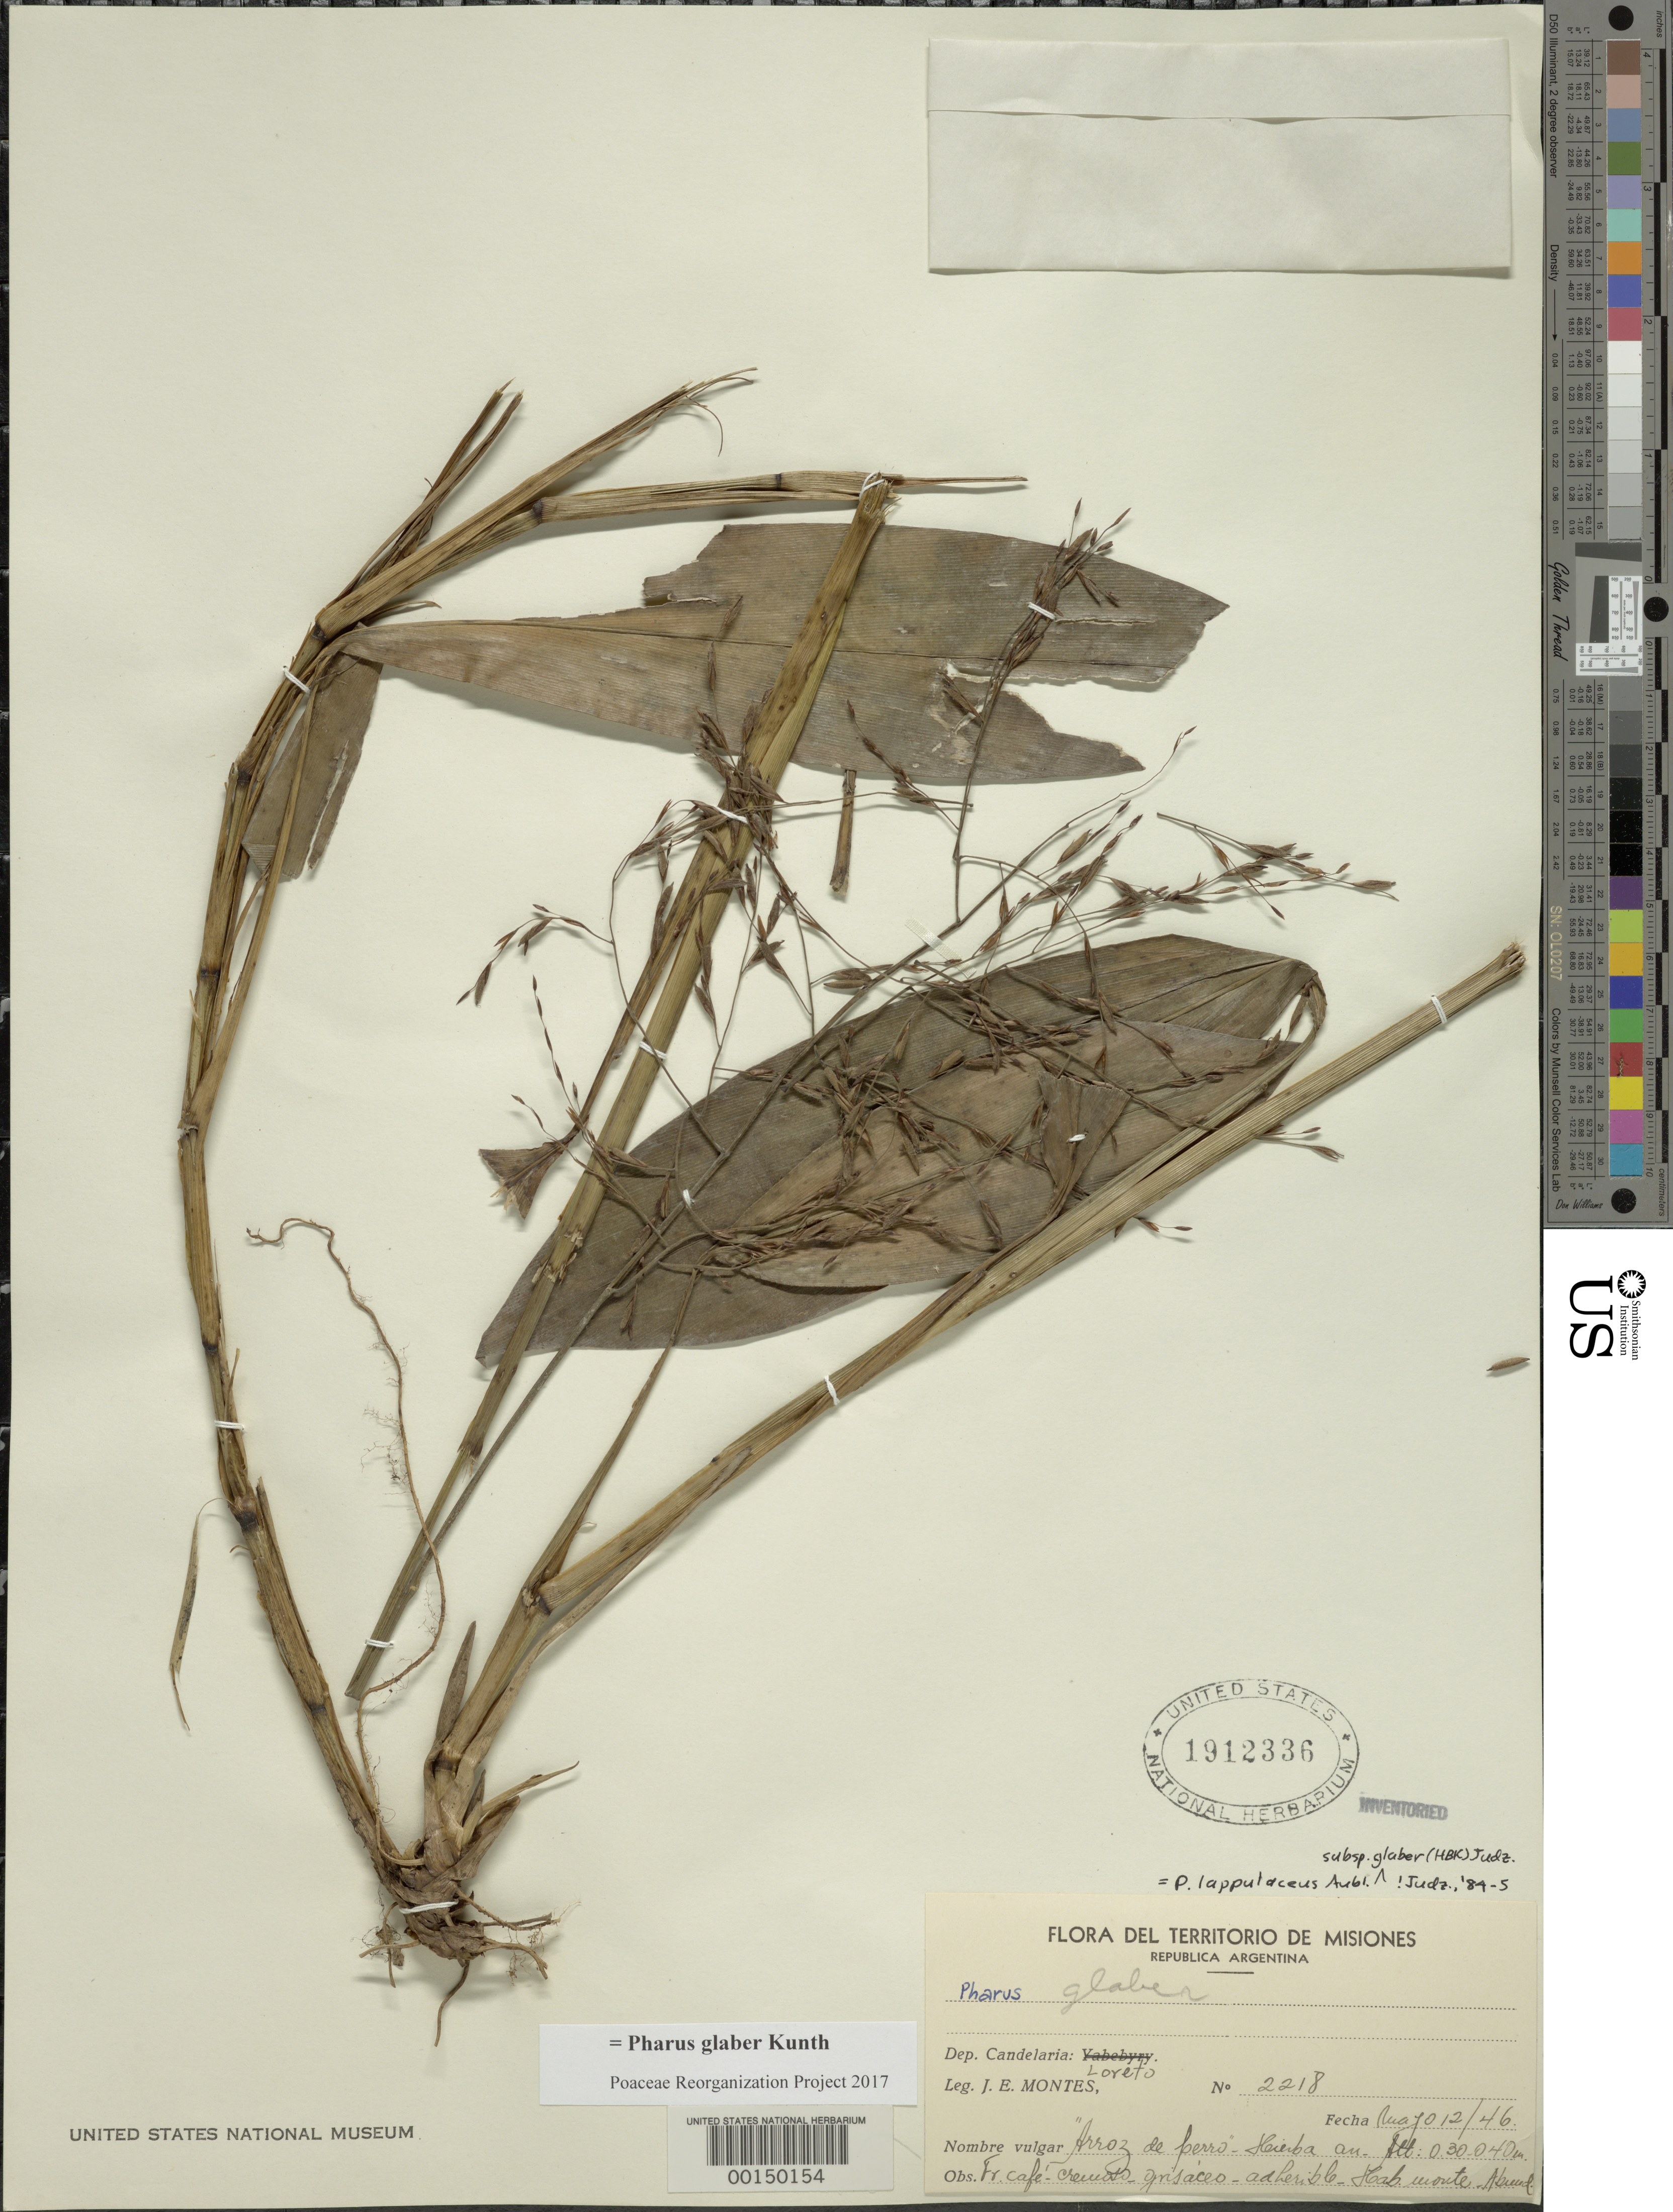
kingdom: Plantae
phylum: Tracheophyta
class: Liliopsida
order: Poales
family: Poaceae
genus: Pharus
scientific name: Pharus glaber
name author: Kunth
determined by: Poaceae Reorganization Project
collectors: J. E. Montes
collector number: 2218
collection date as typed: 12 May 1946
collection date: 1946-05-12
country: Argentina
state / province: Misiones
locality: Candelaria, Loreto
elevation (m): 30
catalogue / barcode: US 1912336